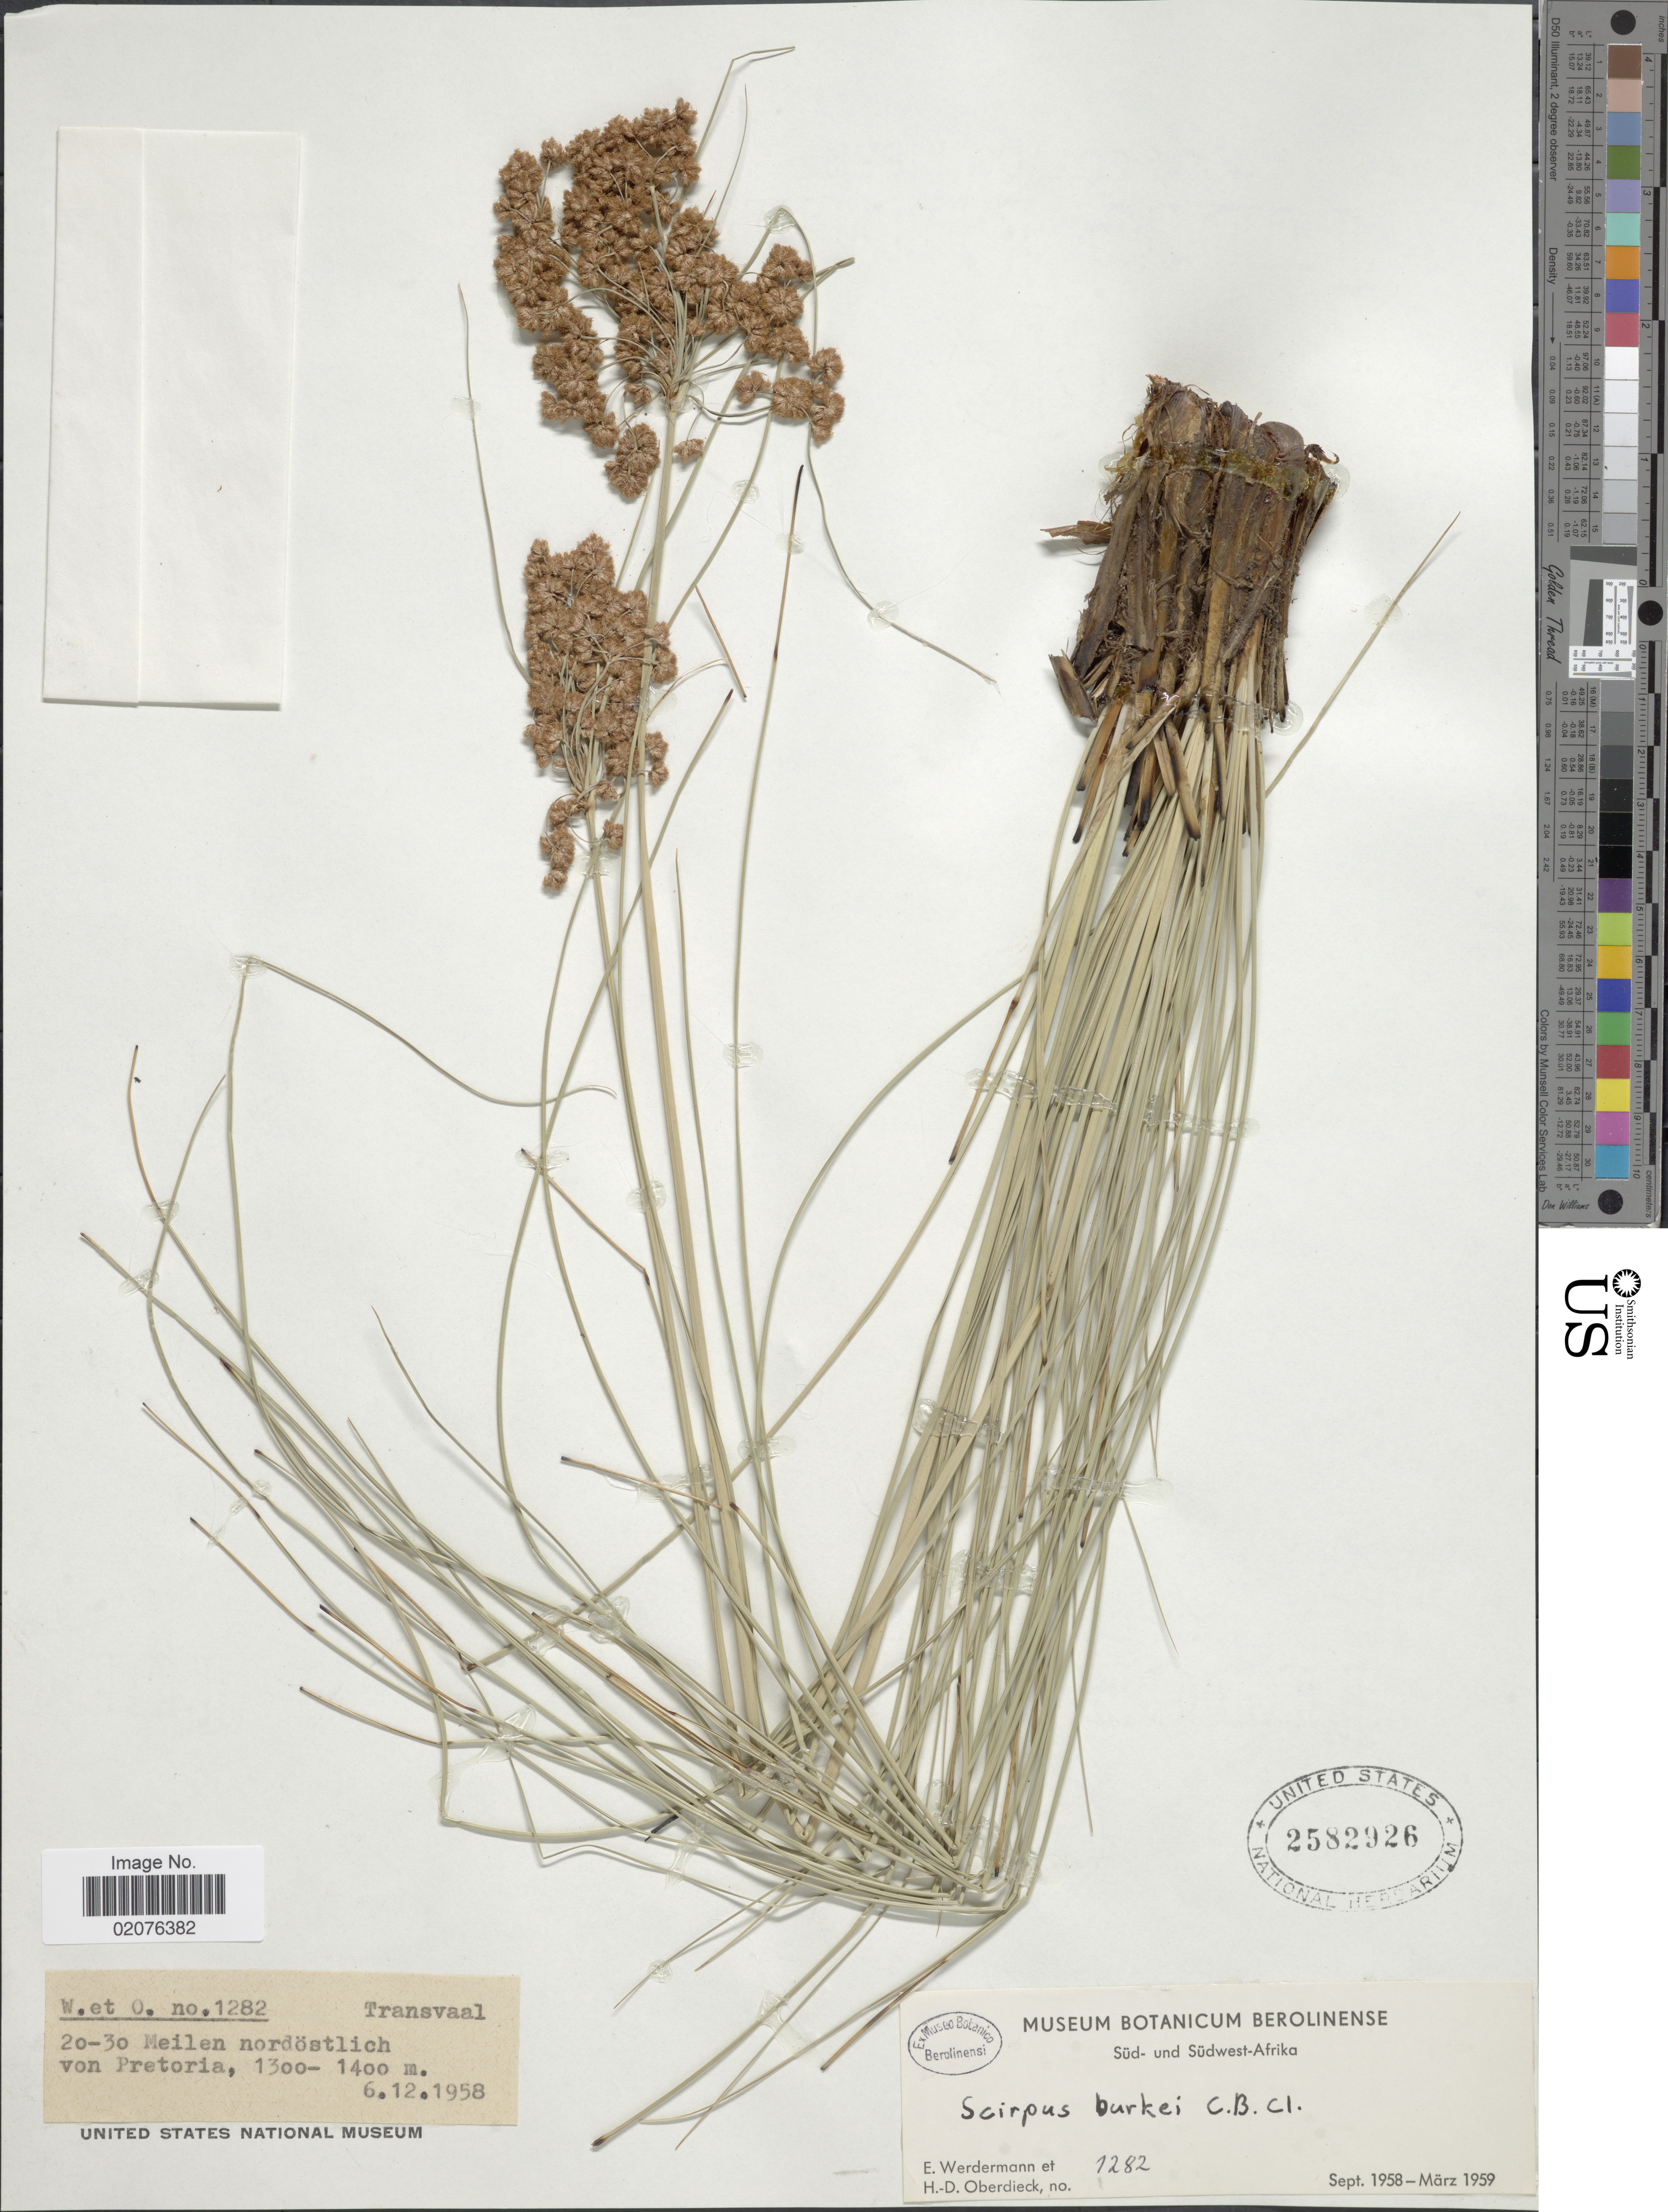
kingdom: Plantae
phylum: Tracheophyta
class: Liliopsida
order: Poales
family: Cyperaceae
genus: Scirpoides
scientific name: Scirpoides burkei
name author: (C.B. Clarke) Goetgh. et al.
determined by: Strong, Mark T., (BOT), Smithsonian Institution - National Museum of Natural History (UNITED STATES)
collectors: E. Werdermann & H. Oberdieck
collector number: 1282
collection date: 1958-12-06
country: South Africa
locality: Transvaal, Sud- und Sudwest-Afrika. Meilen nordostlich von Pretoria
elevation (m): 1300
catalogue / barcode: US 2582926